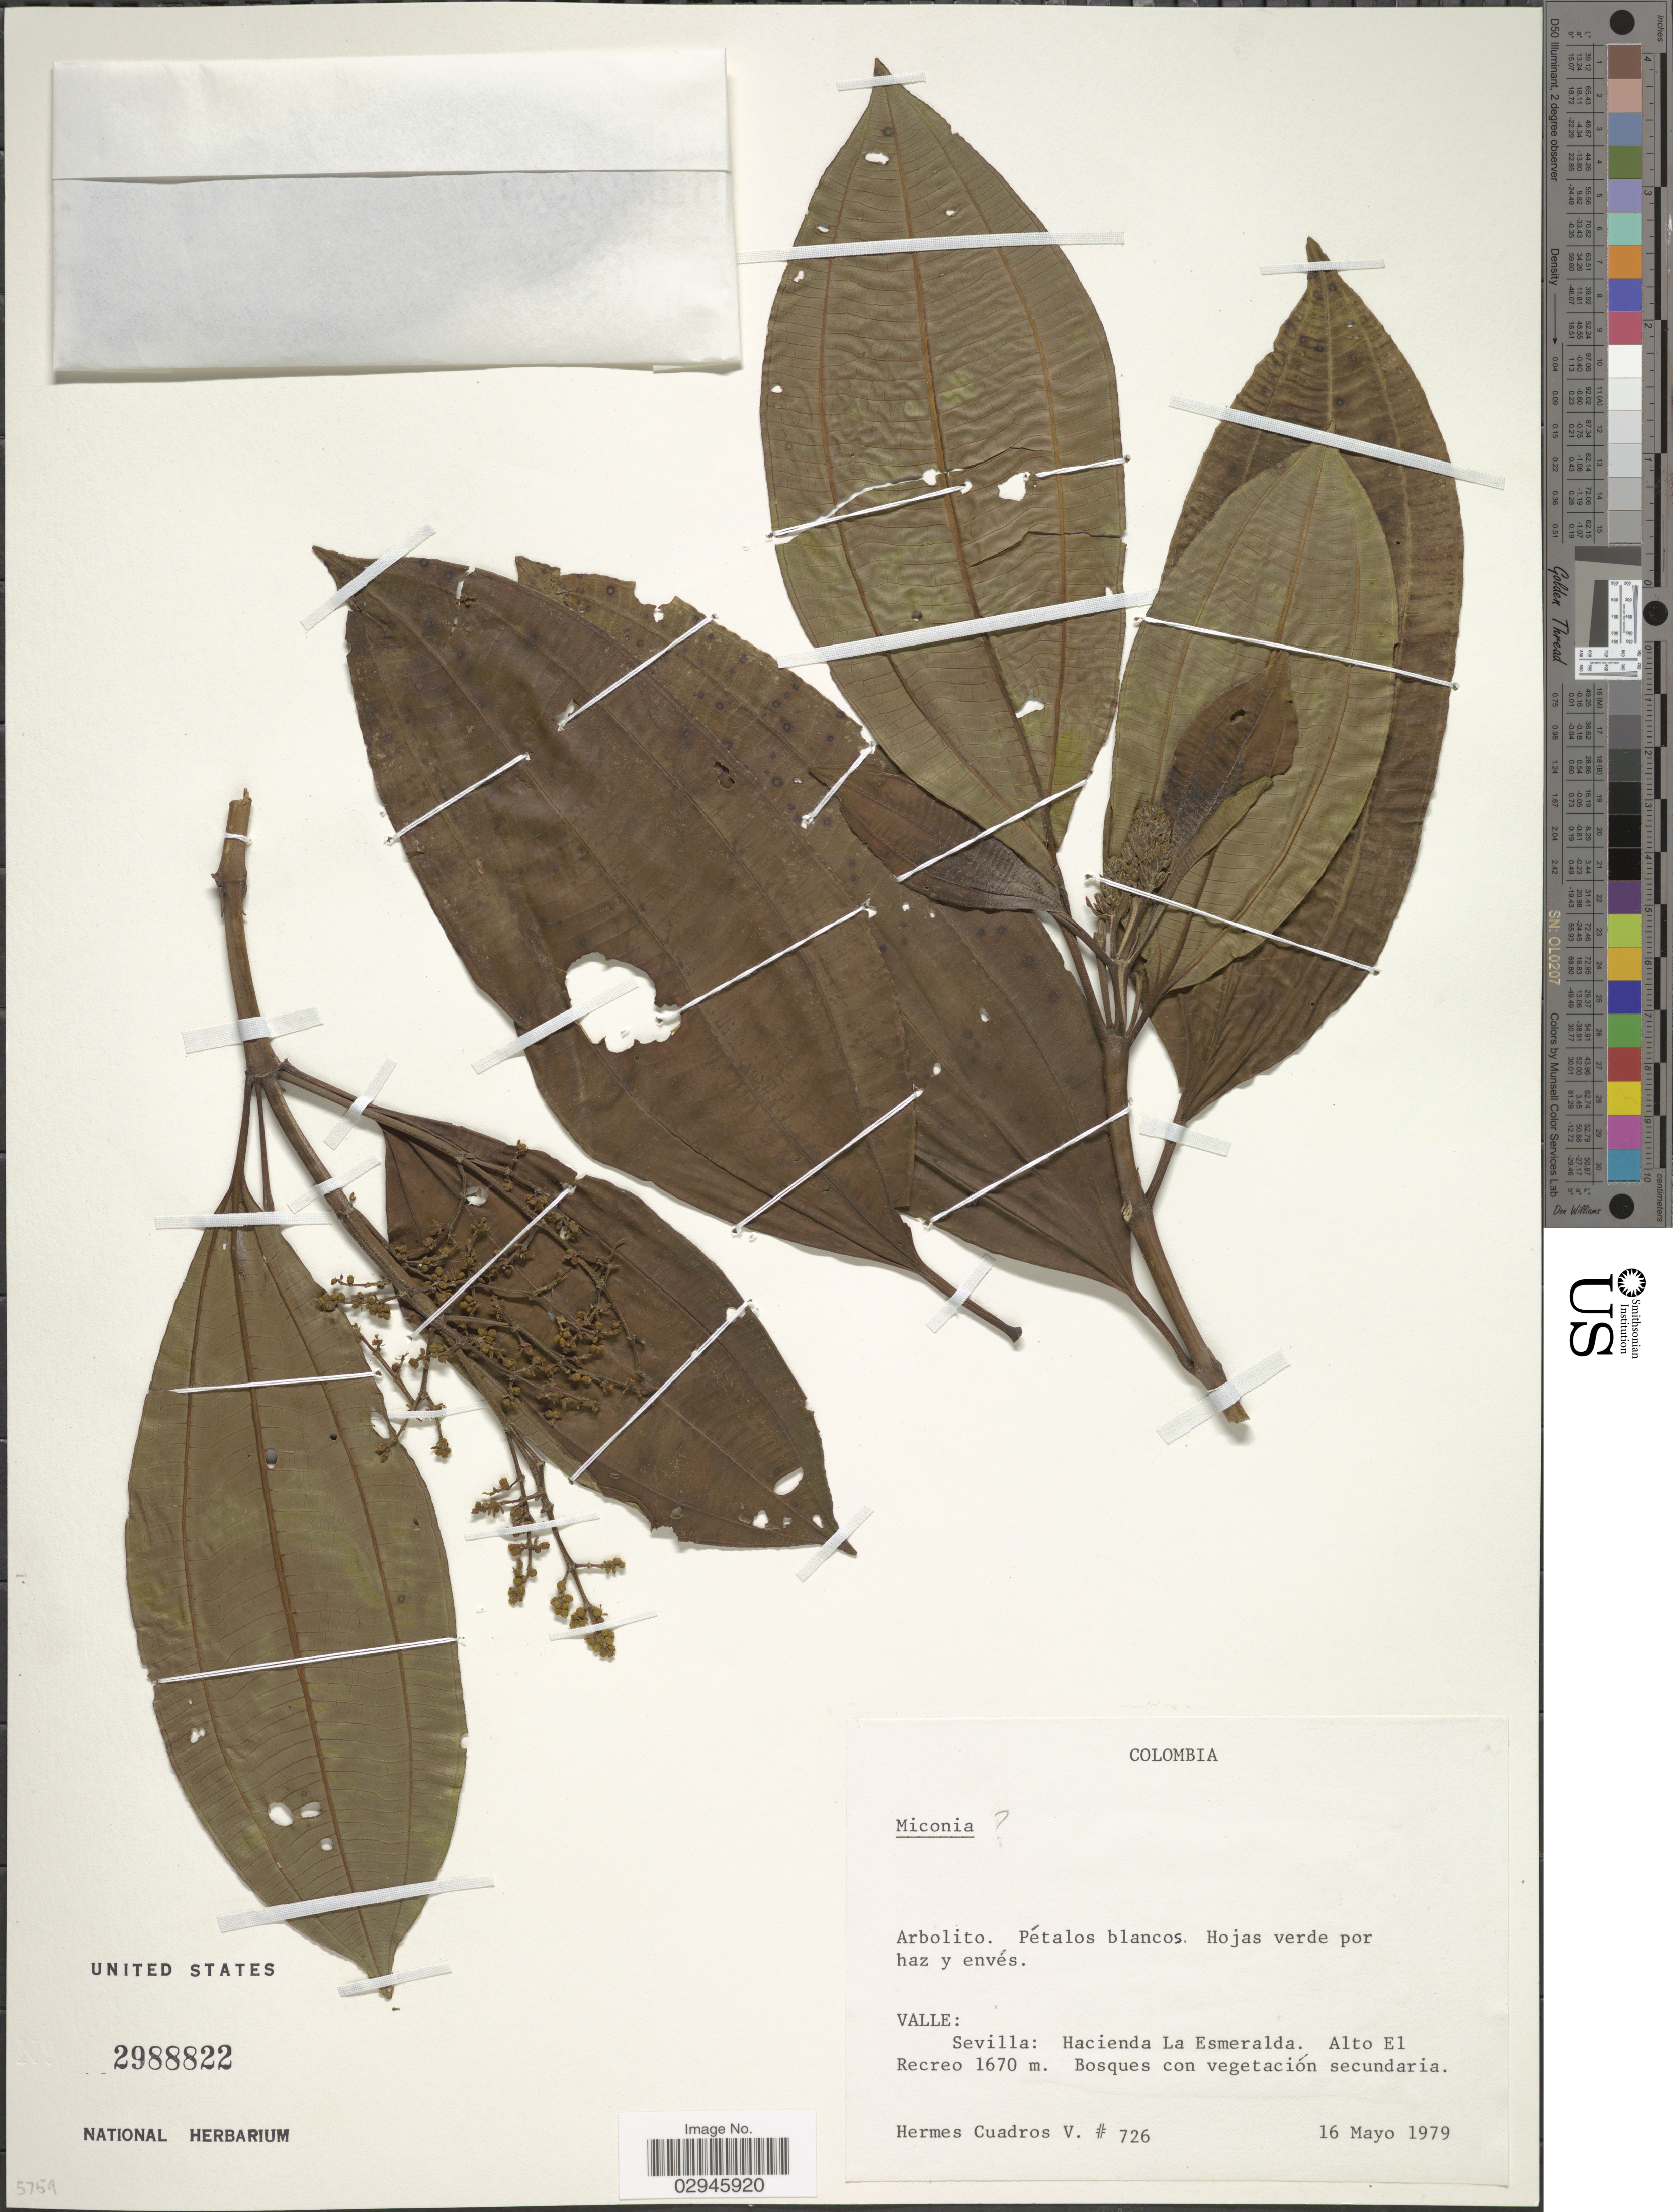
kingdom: Plantae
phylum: Tracheophyta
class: Magnoliopsida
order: Myrtales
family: Melastomataceae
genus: Miconia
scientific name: Miconia sp.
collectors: H. Cuadros V.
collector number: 726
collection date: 1979-05-16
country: Colombia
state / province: Valle del Cauca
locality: Valle: Sevilla: Hacienda La Esmeralda. Alto El Recreo.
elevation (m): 1670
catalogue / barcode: US 2988822